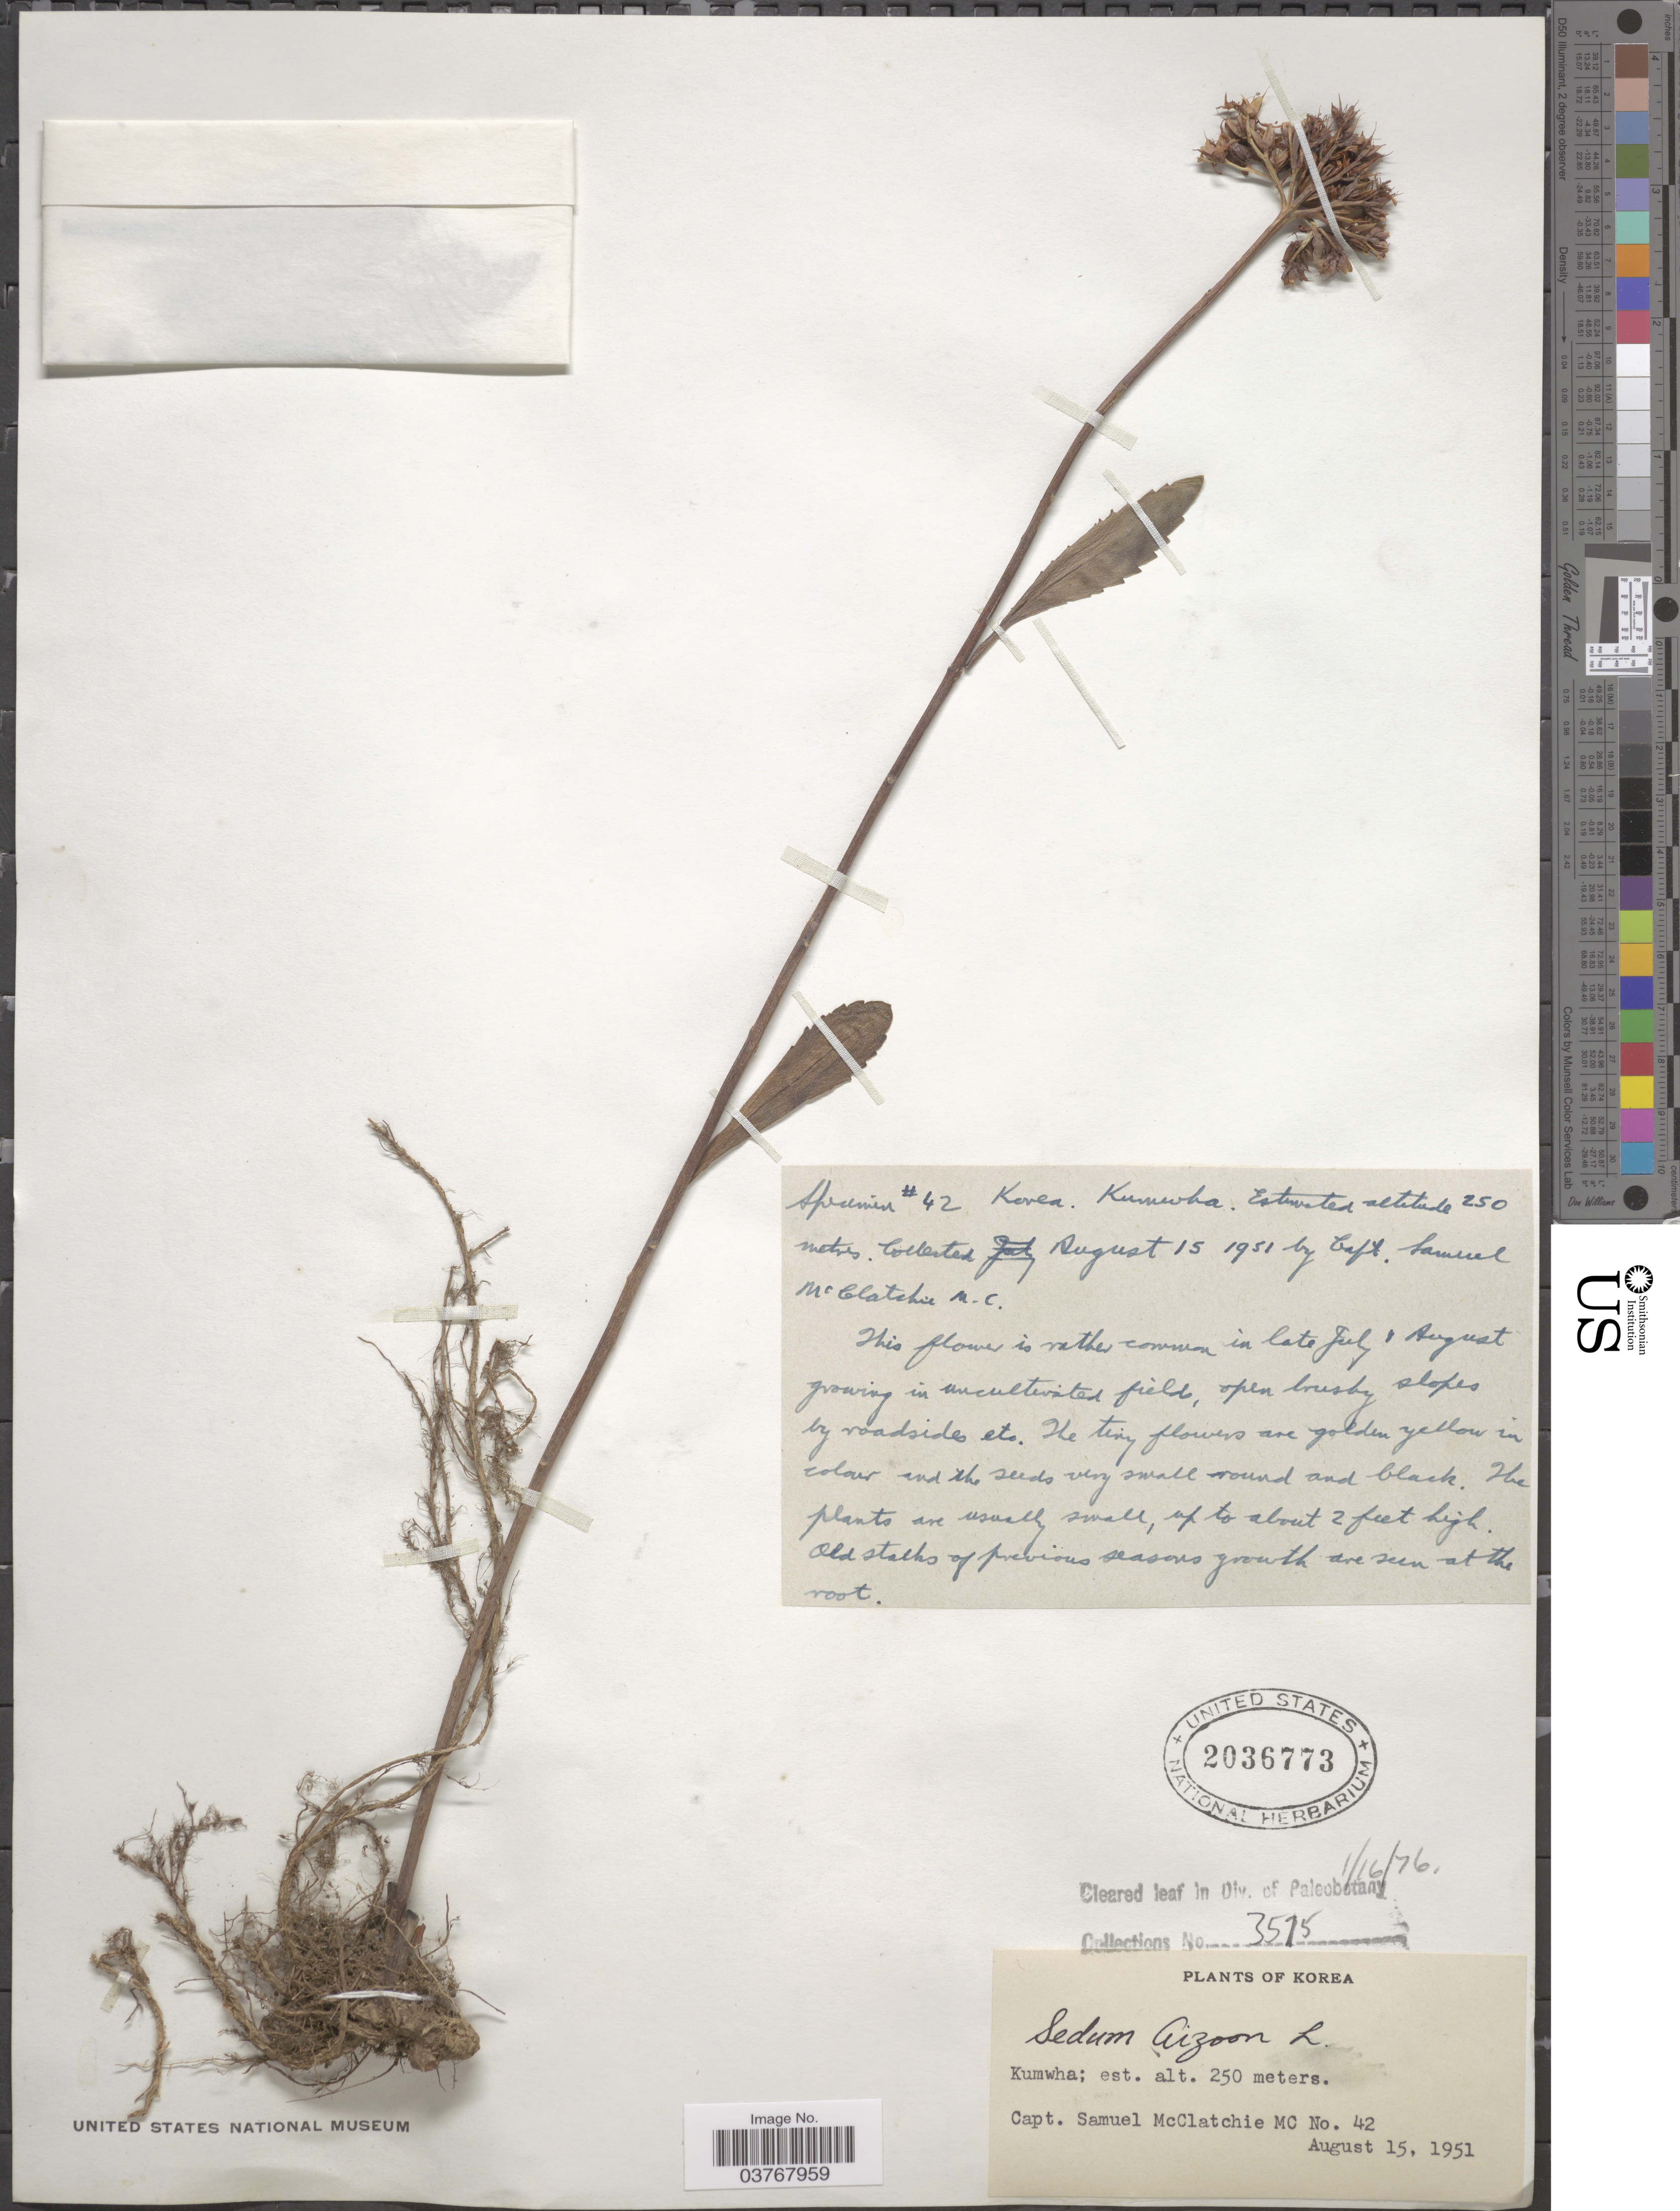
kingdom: Plantae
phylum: Tracheophyta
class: Magnoliopsida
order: Saxifragales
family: Crassulaceae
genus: Phedimus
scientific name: Phedimus aizoon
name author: (L.) 't Hart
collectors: S. McClatchie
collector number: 42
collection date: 1951-08-15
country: North Korea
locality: Korea. Kumwha.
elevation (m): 250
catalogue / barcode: US 2036773